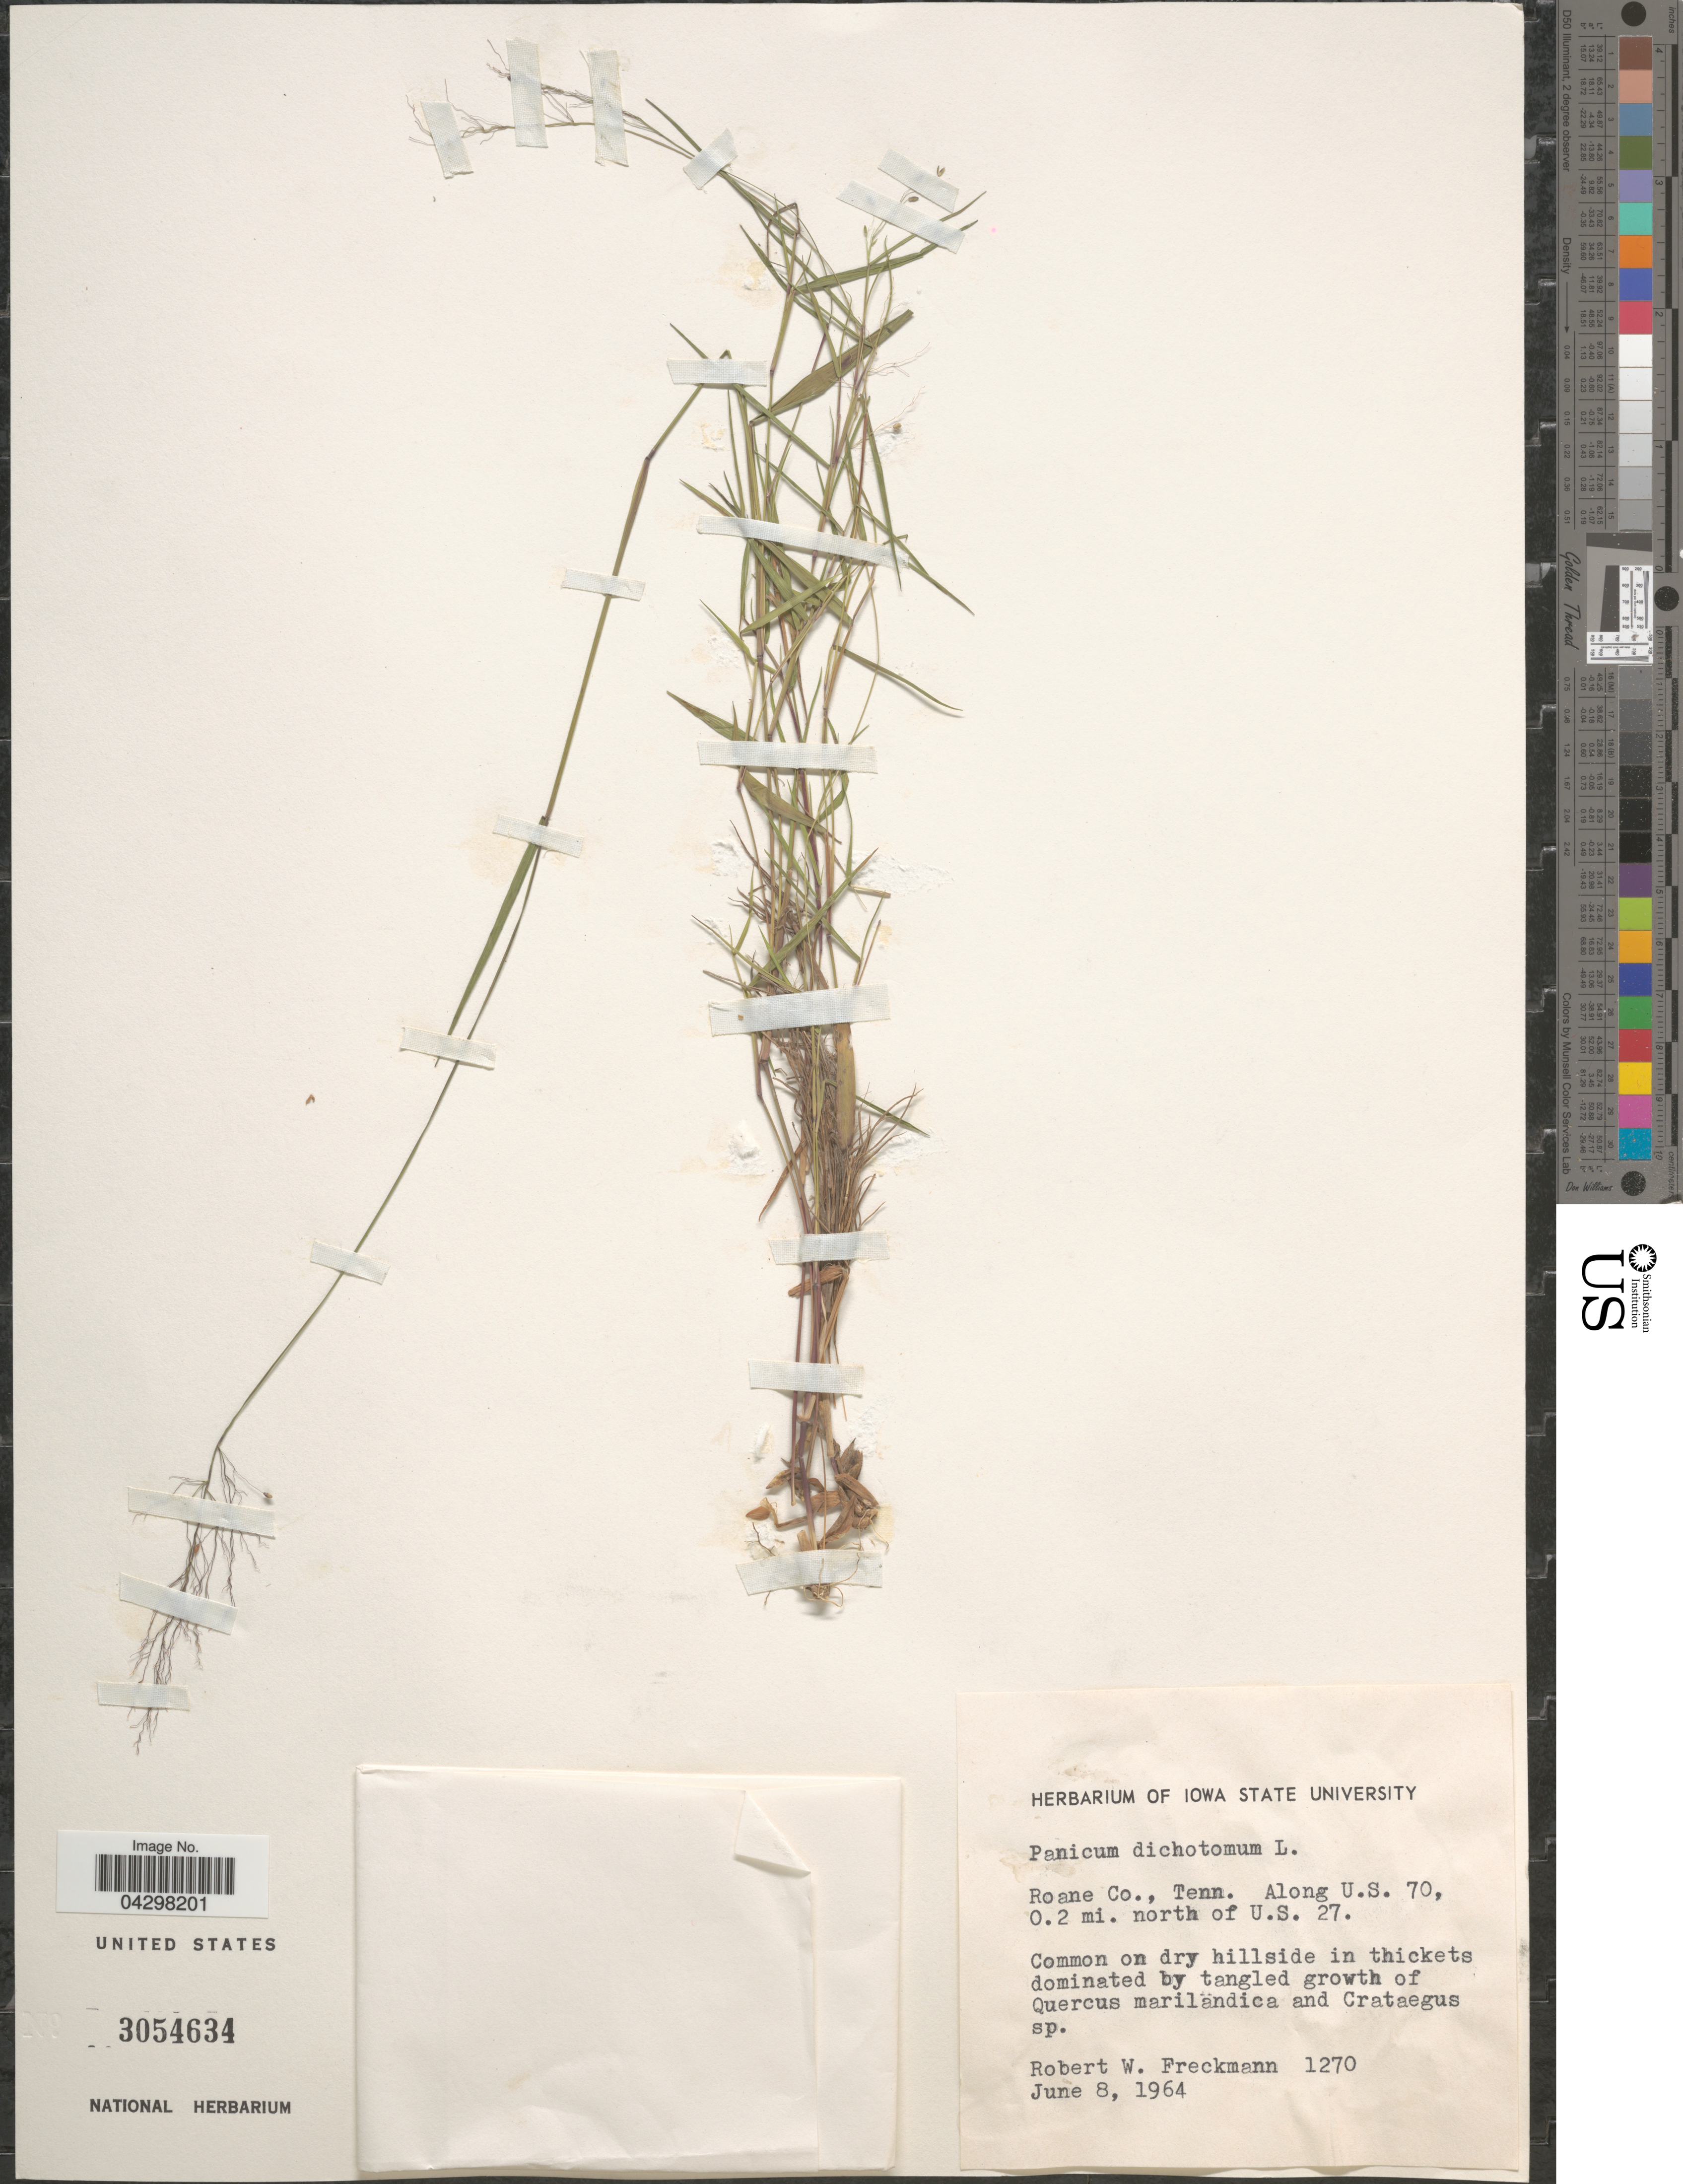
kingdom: Plantae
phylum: Tracheophyta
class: Liliopsida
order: Poales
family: Poaceae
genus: Panicum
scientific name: Panicum dichotomiflorum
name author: Michx.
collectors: R. Freckmann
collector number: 1270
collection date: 1964-06-08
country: United States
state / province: Tennessee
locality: Roane Co. Along U.S. 70, 0.2 mi. north of U.S. 27.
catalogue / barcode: US 3054634